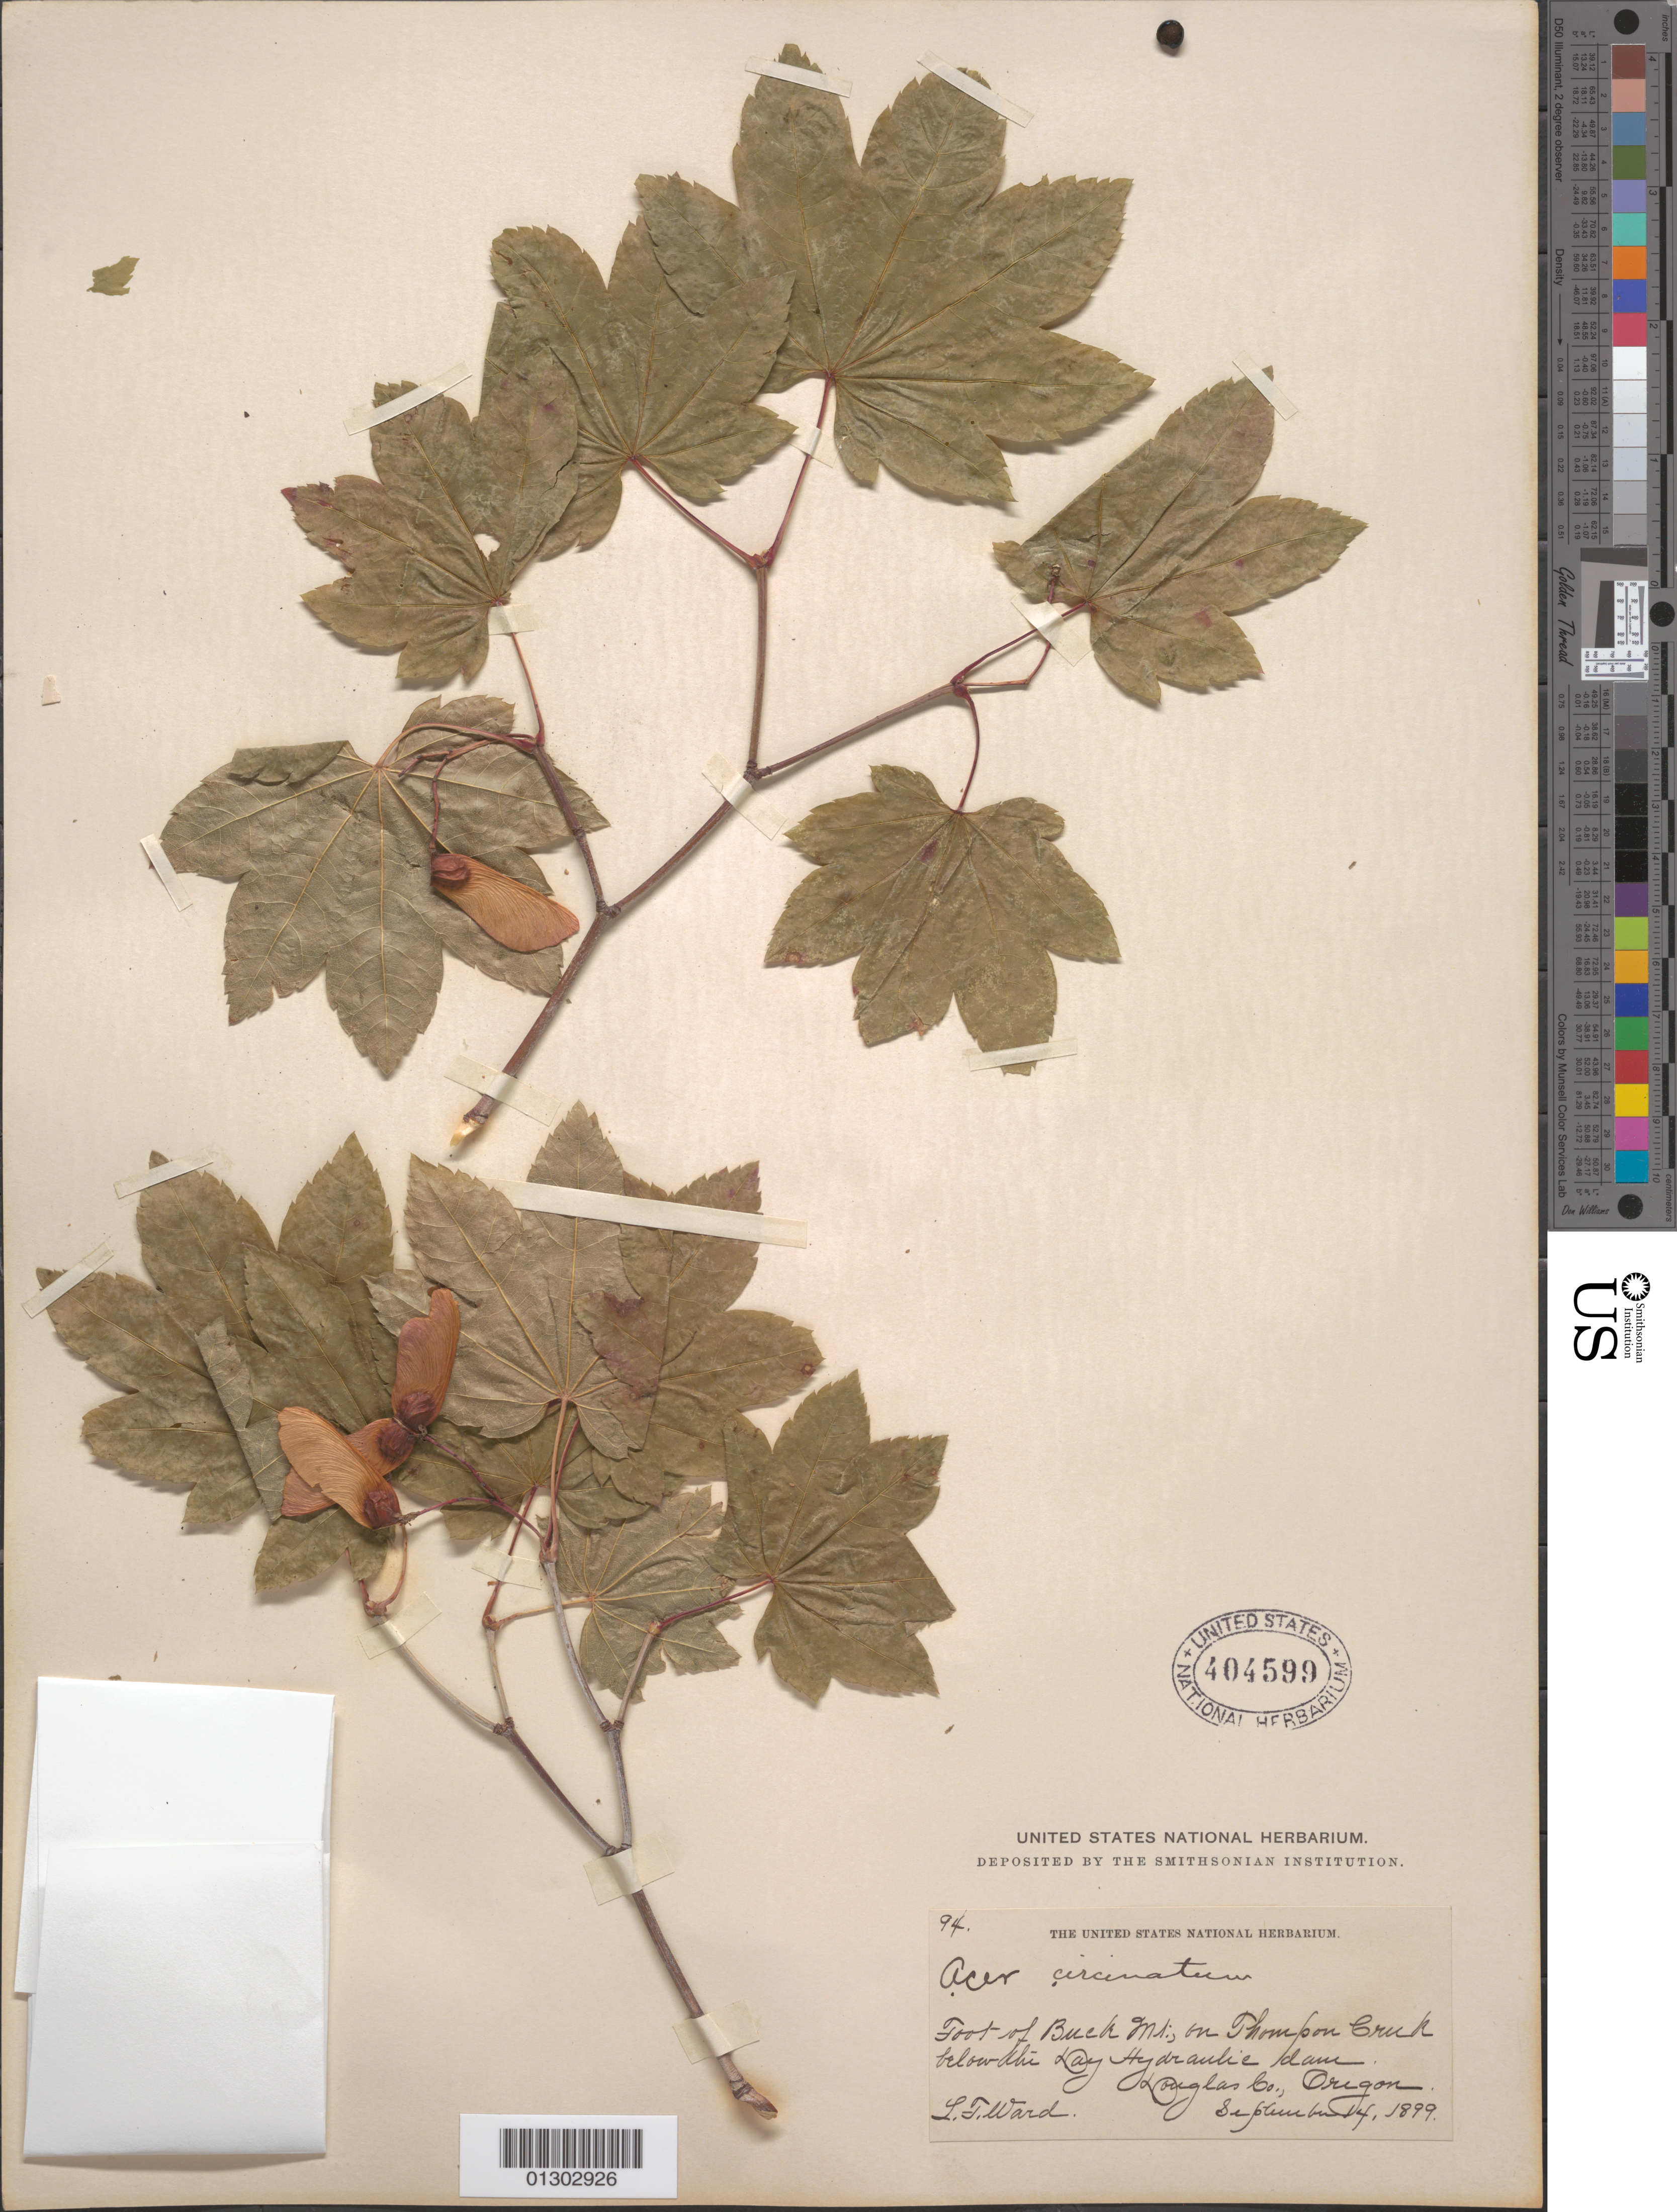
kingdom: Plantae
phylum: Tracheophyta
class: Magnoliopsida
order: Sapindales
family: Sapindaceae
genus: Acer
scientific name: Acer circinatum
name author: Pursh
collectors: L. F. Ward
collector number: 94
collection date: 1899-09-14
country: United States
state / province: Oregon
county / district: Douglas County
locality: Douglas County. foot of Buck Mt., on Thompson Creek below the Day Hydraulic dam.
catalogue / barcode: US 404599